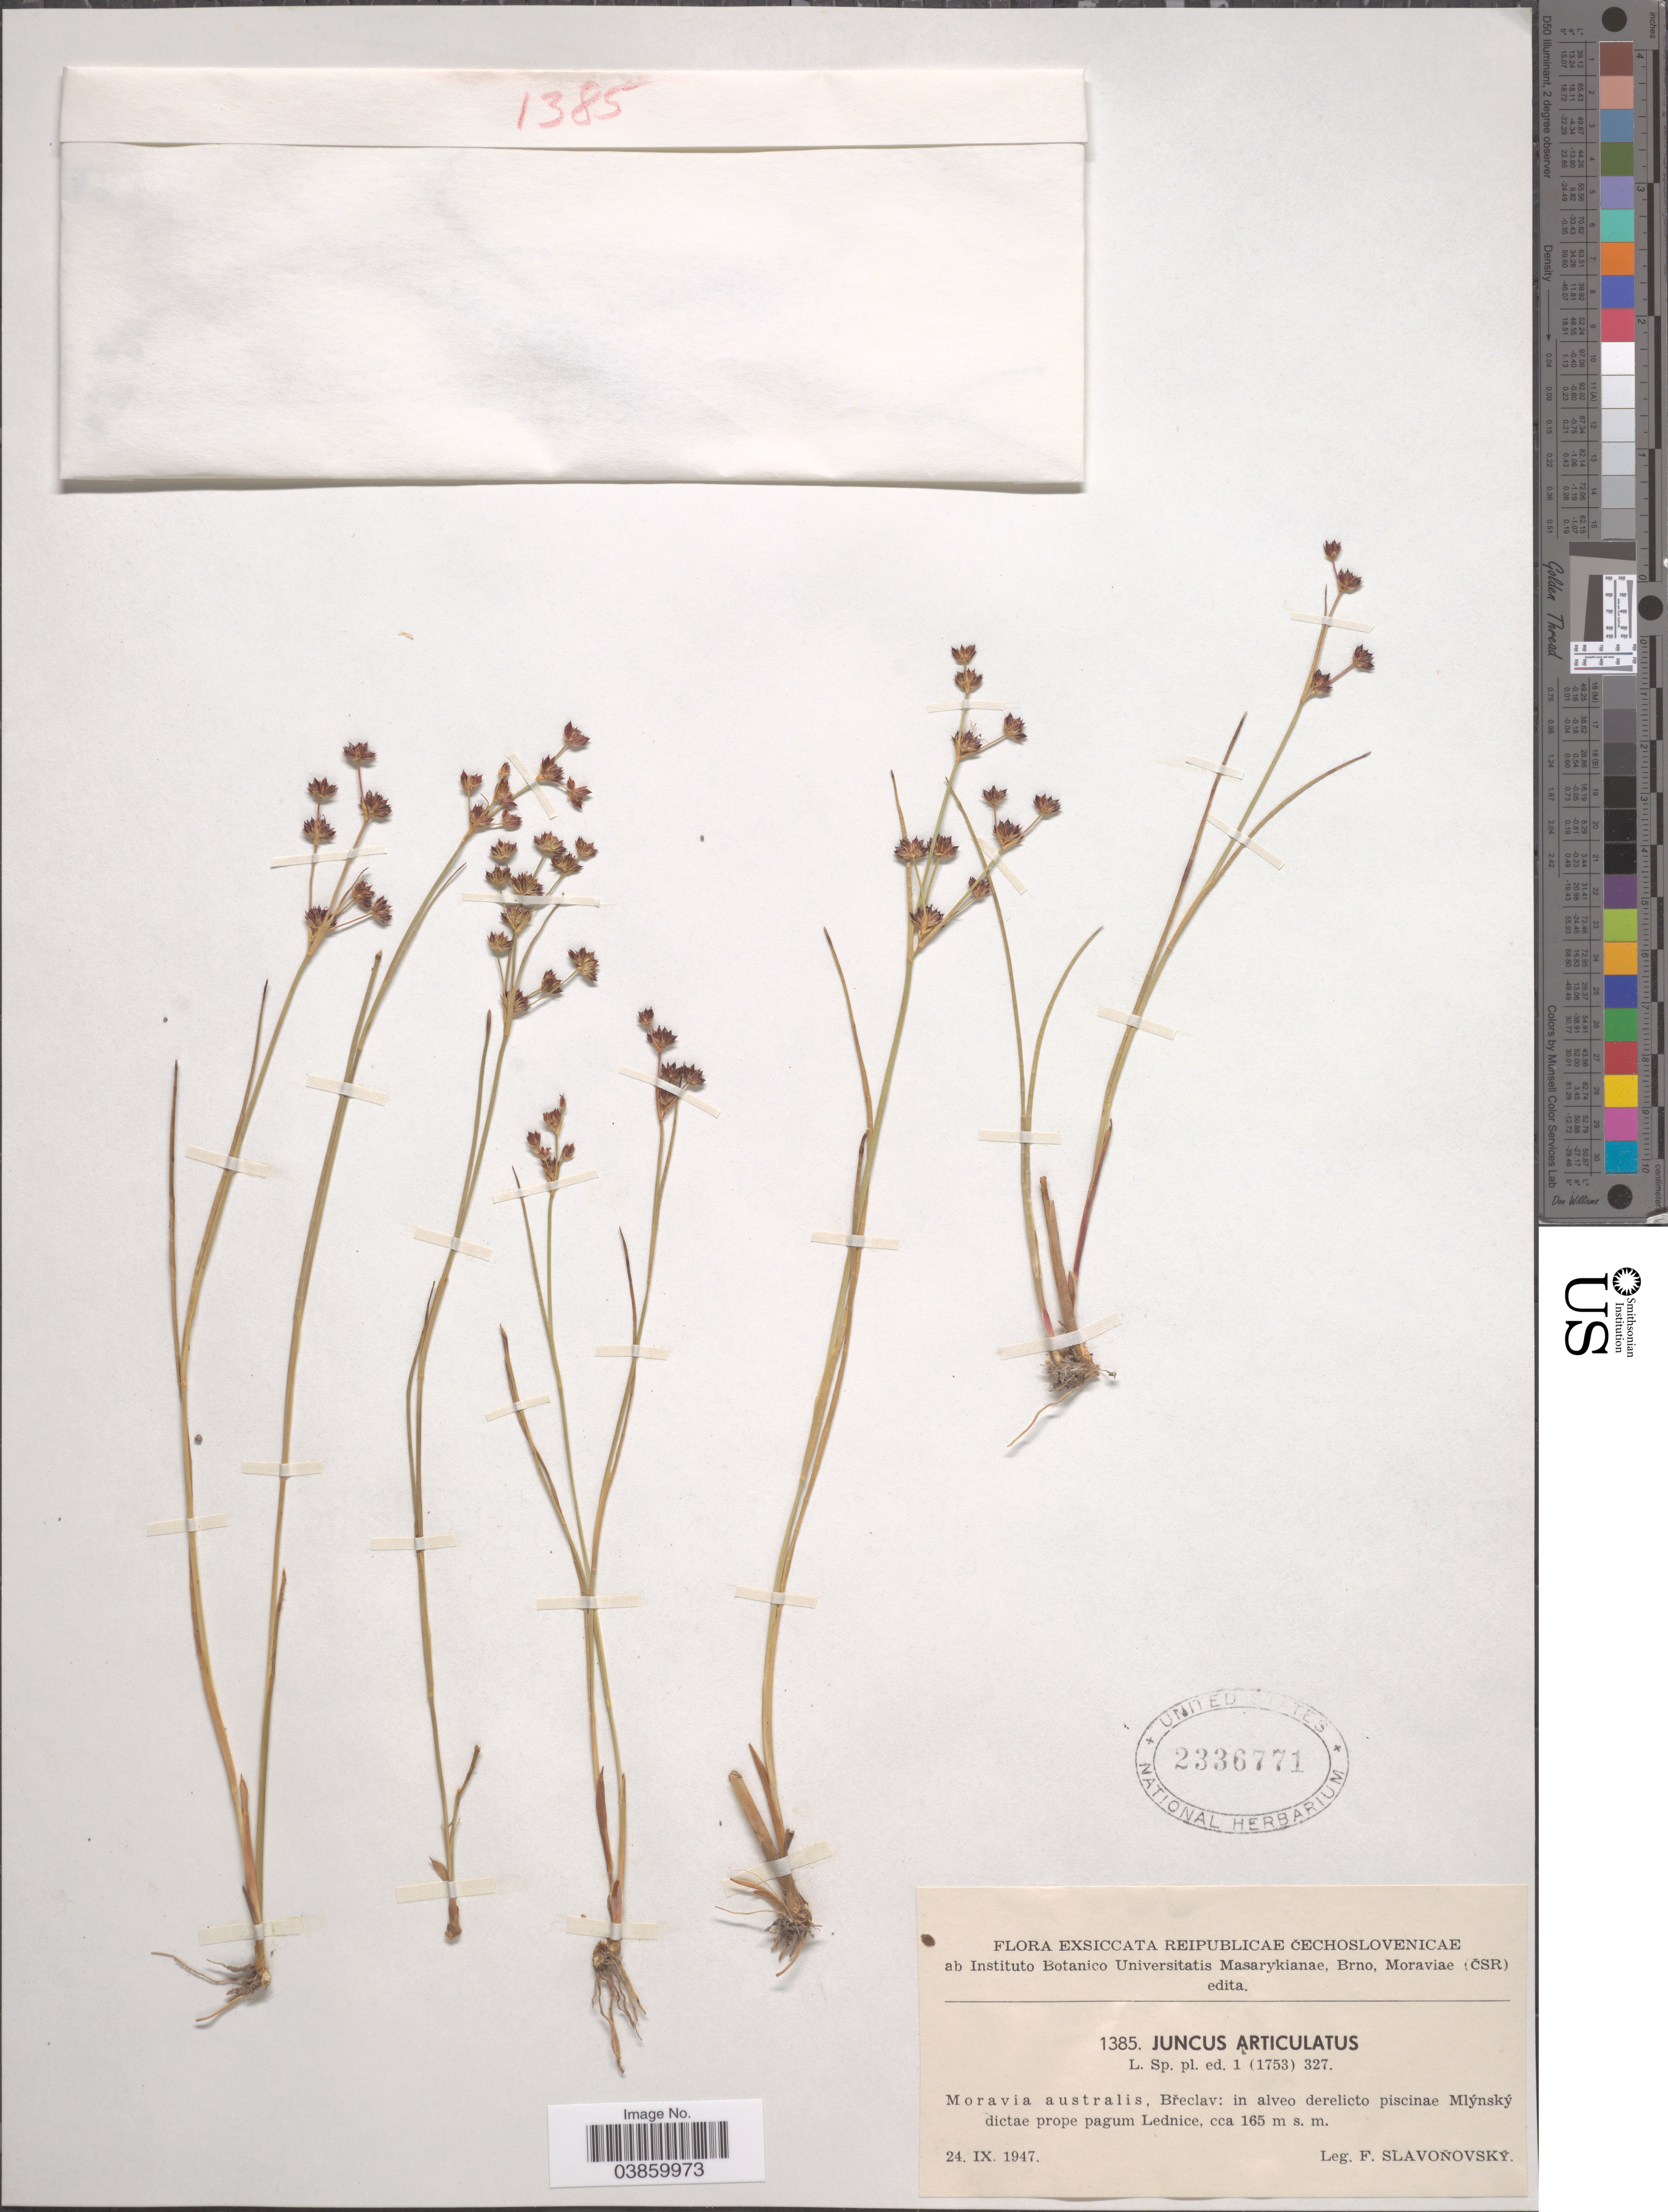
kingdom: Plantae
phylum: Tracheophyta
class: Liliopsida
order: Poales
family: Juncaceae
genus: Juncus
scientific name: Juncus articulatus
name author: L.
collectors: F. Slavonovsky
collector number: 1385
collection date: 1947-09-24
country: Czechia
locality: Reipublicae Čechoslovenicae. Moravia australis, Břeclav: in alveo derelicto piscinae Mlýnský dictae prope pagum Lednice.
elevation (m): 165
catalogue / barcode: US 2336771